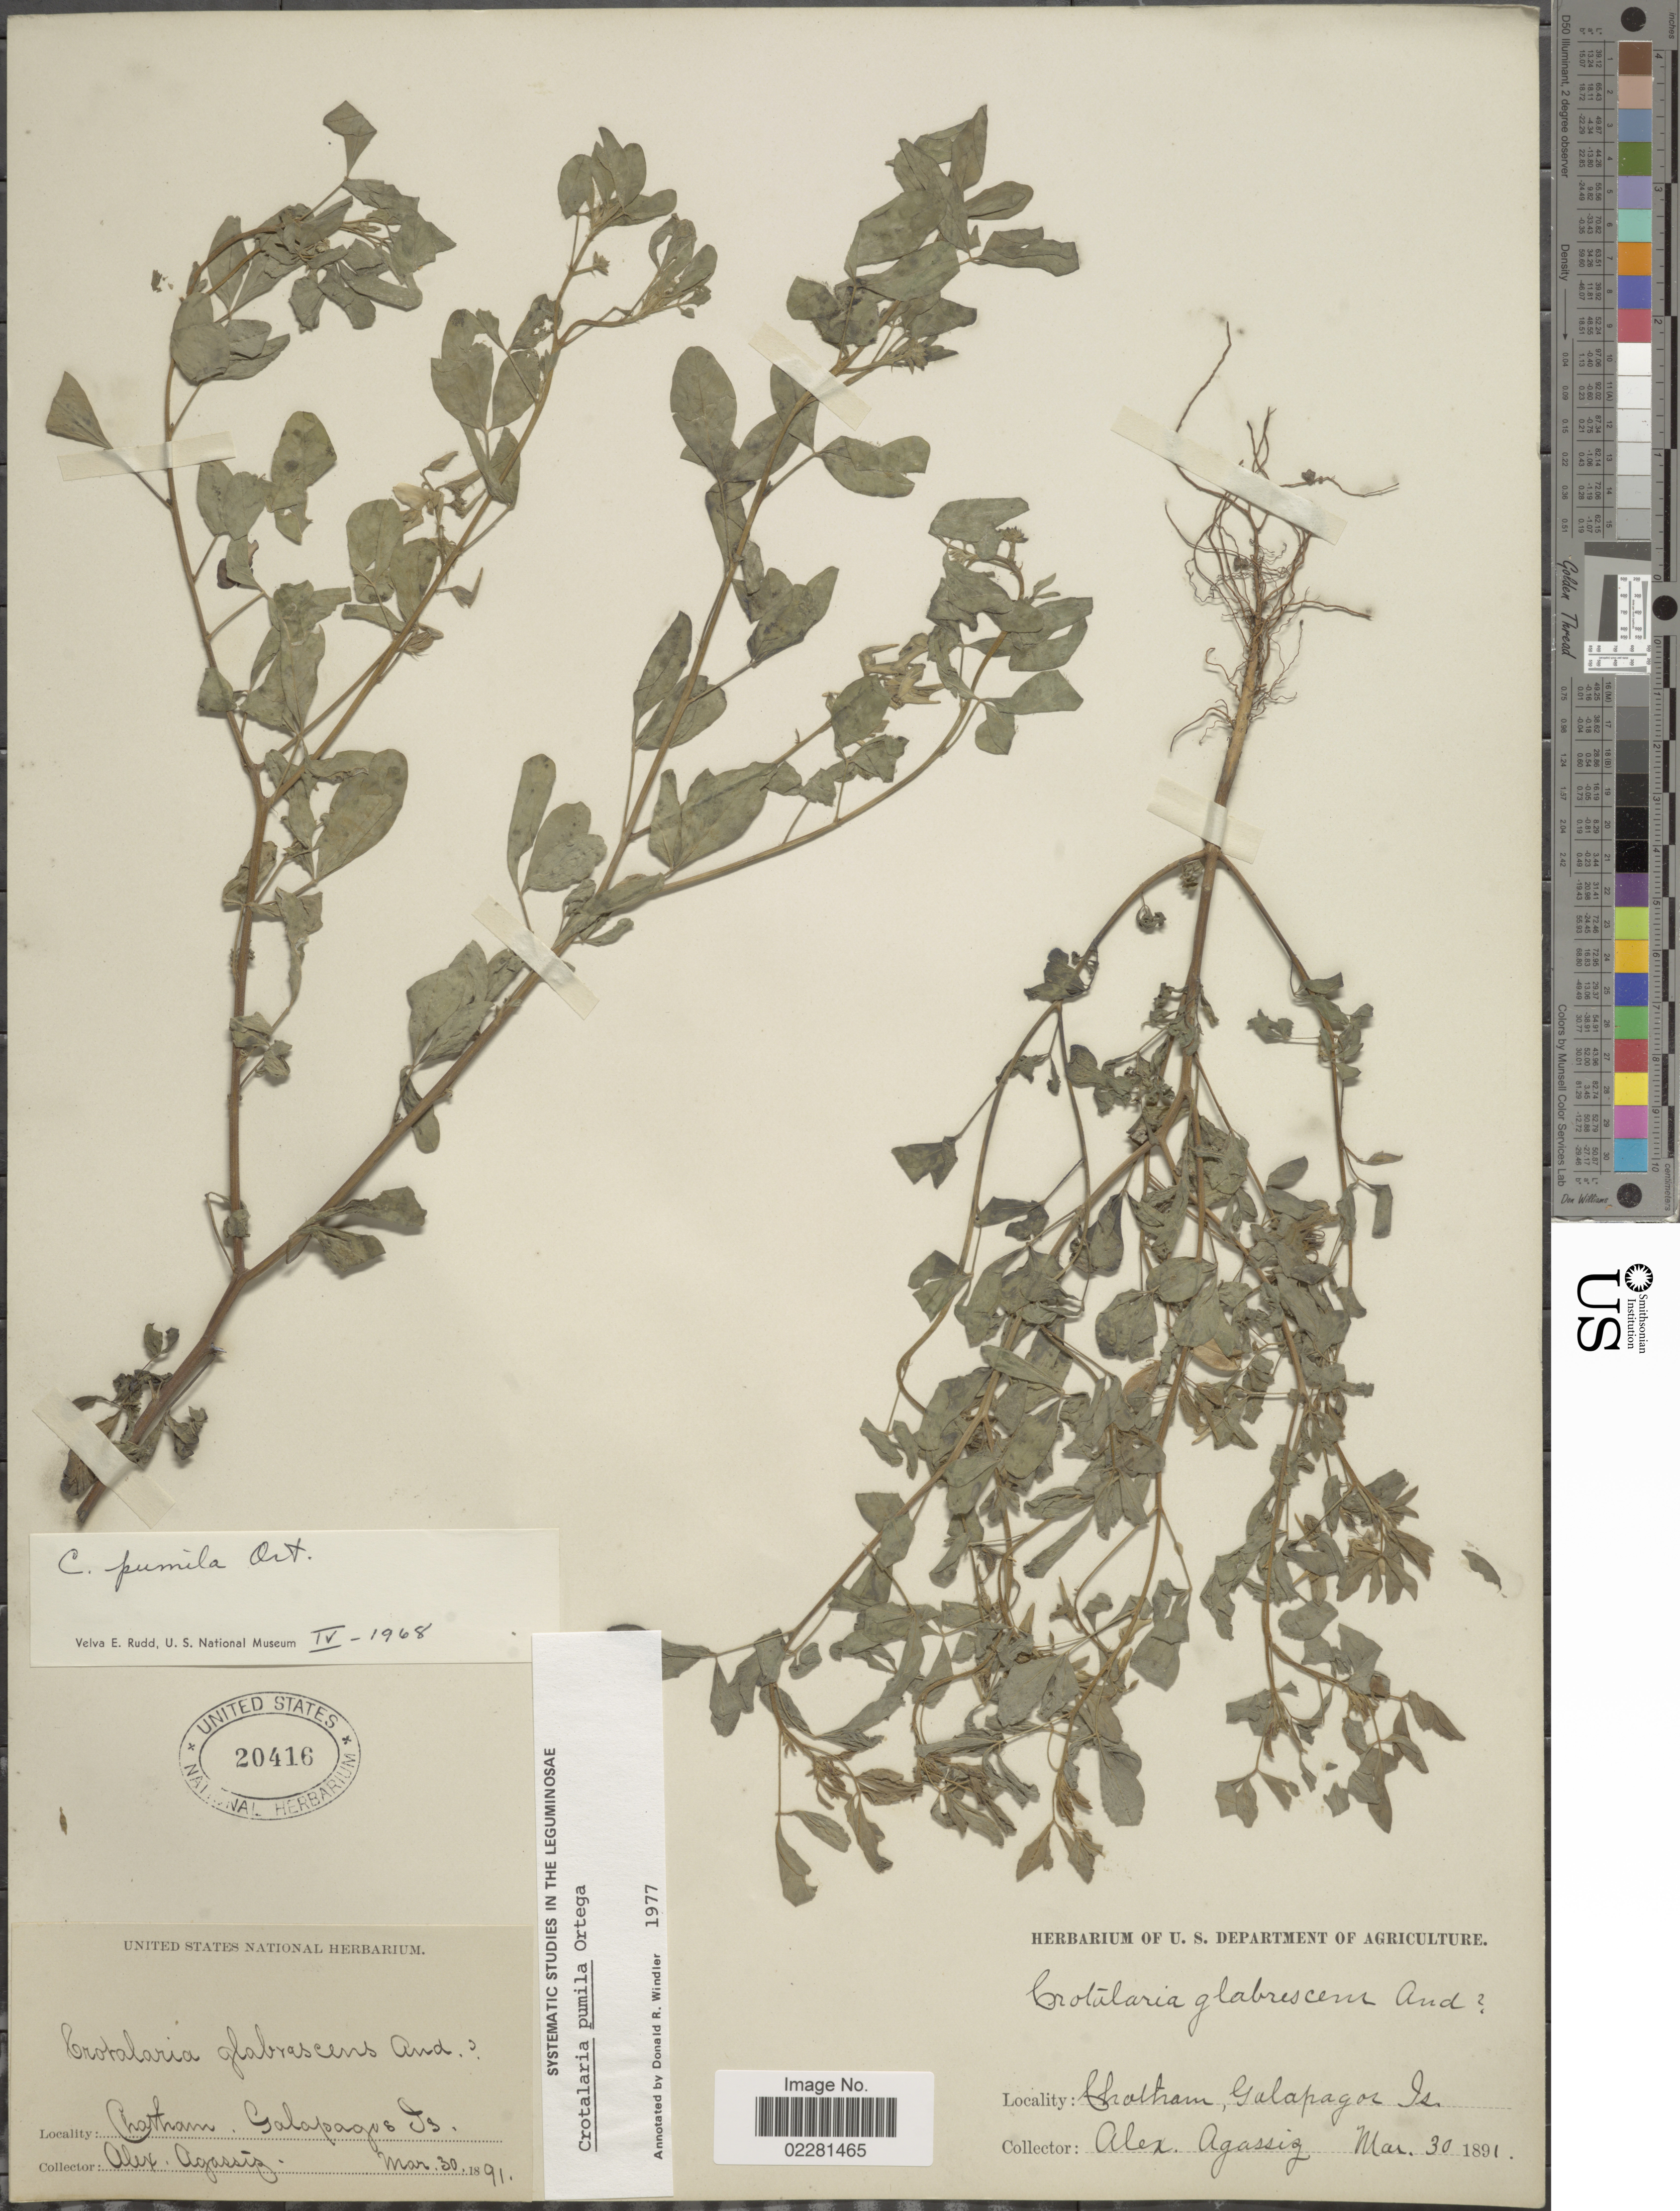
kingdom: Plantae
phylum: Tracheophyta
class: Magnoliopsida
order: Fabales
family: Fabaceae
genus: Crotalaria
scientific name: Crotalaria pumila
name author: Ortega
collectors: A. E. Agassiz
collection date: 1891-03-30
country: Ecuador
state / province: Colón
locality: Chatham, Galapagos Is.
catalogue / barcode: US 20416